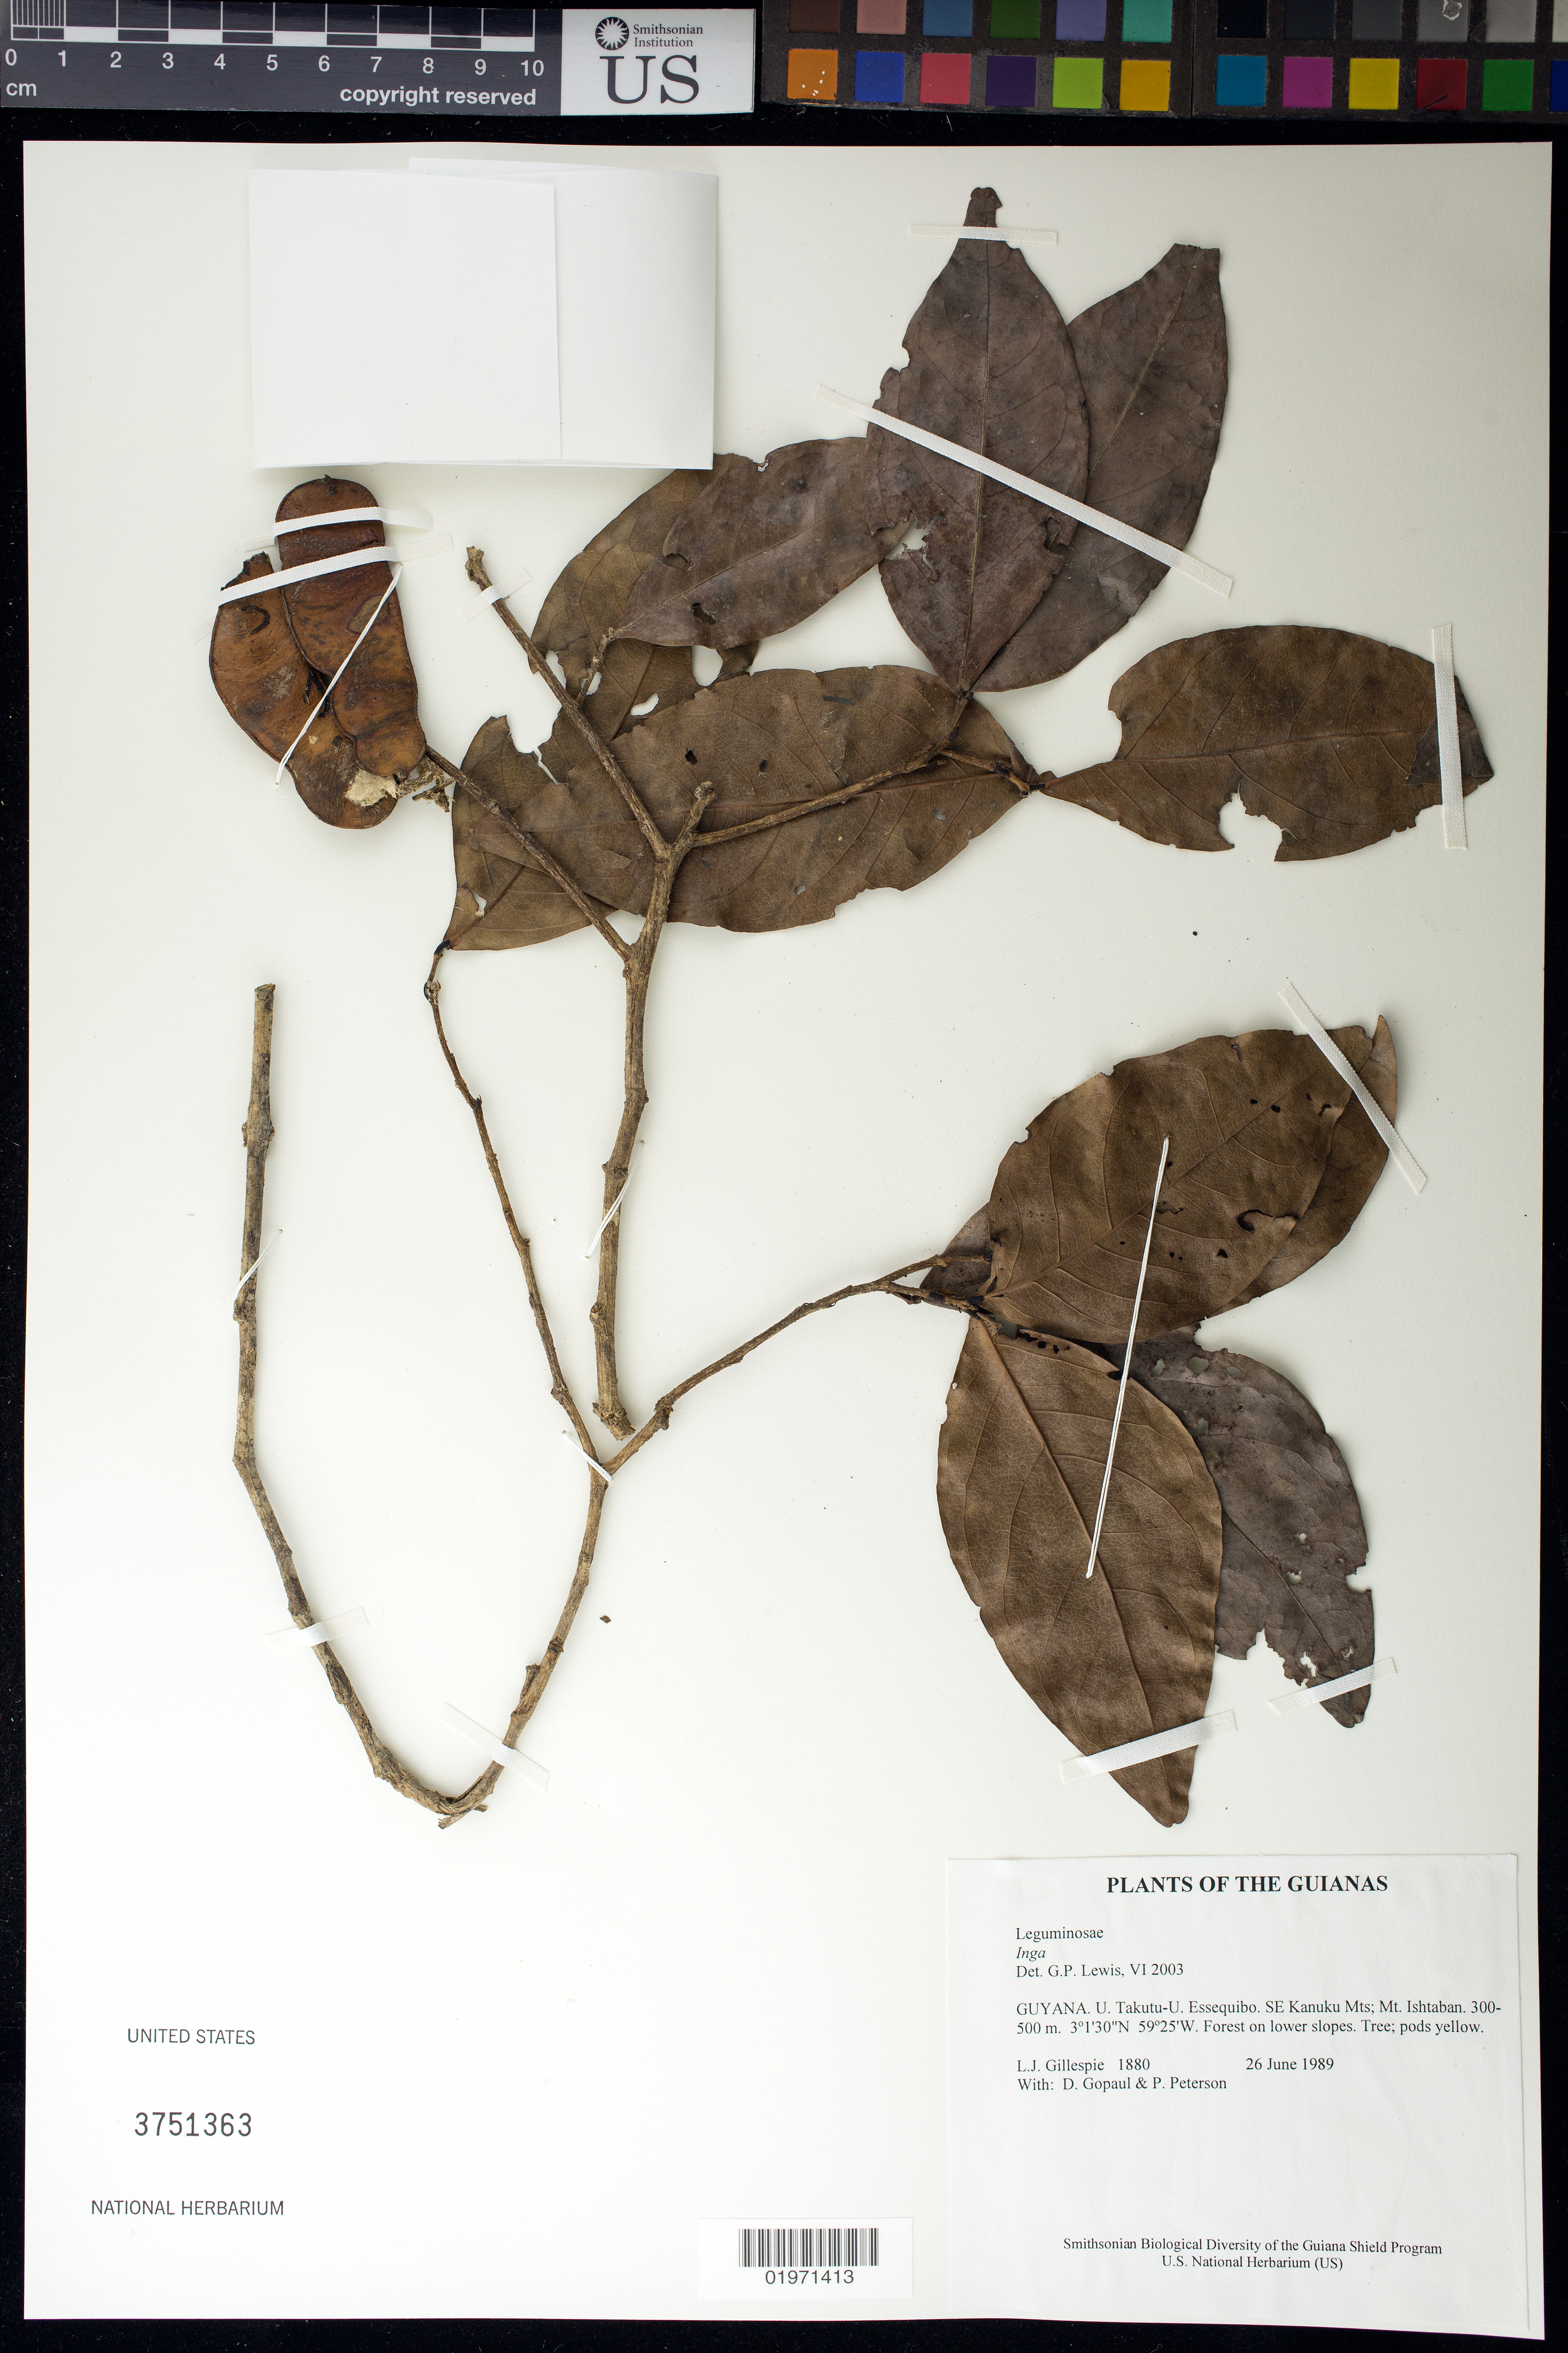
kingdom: Plantae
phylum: Tracheophyta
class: Magnoliopsida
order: Fabales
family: Fabaceae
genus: Inga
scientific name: Inga sp.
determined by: Lewis, Gwilym P.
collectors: L. J. Gillespie, D. Gopaul & P. M. Peterson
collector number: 1880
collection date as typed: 26 June 1989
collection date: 1989-06-26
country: Guyana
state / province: U. Takutu-U. Essequibo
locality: SE Kanuku Mts; Mt. Ishtaban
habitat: Forest on lower slopes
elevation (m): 300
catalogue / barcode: US 3751363